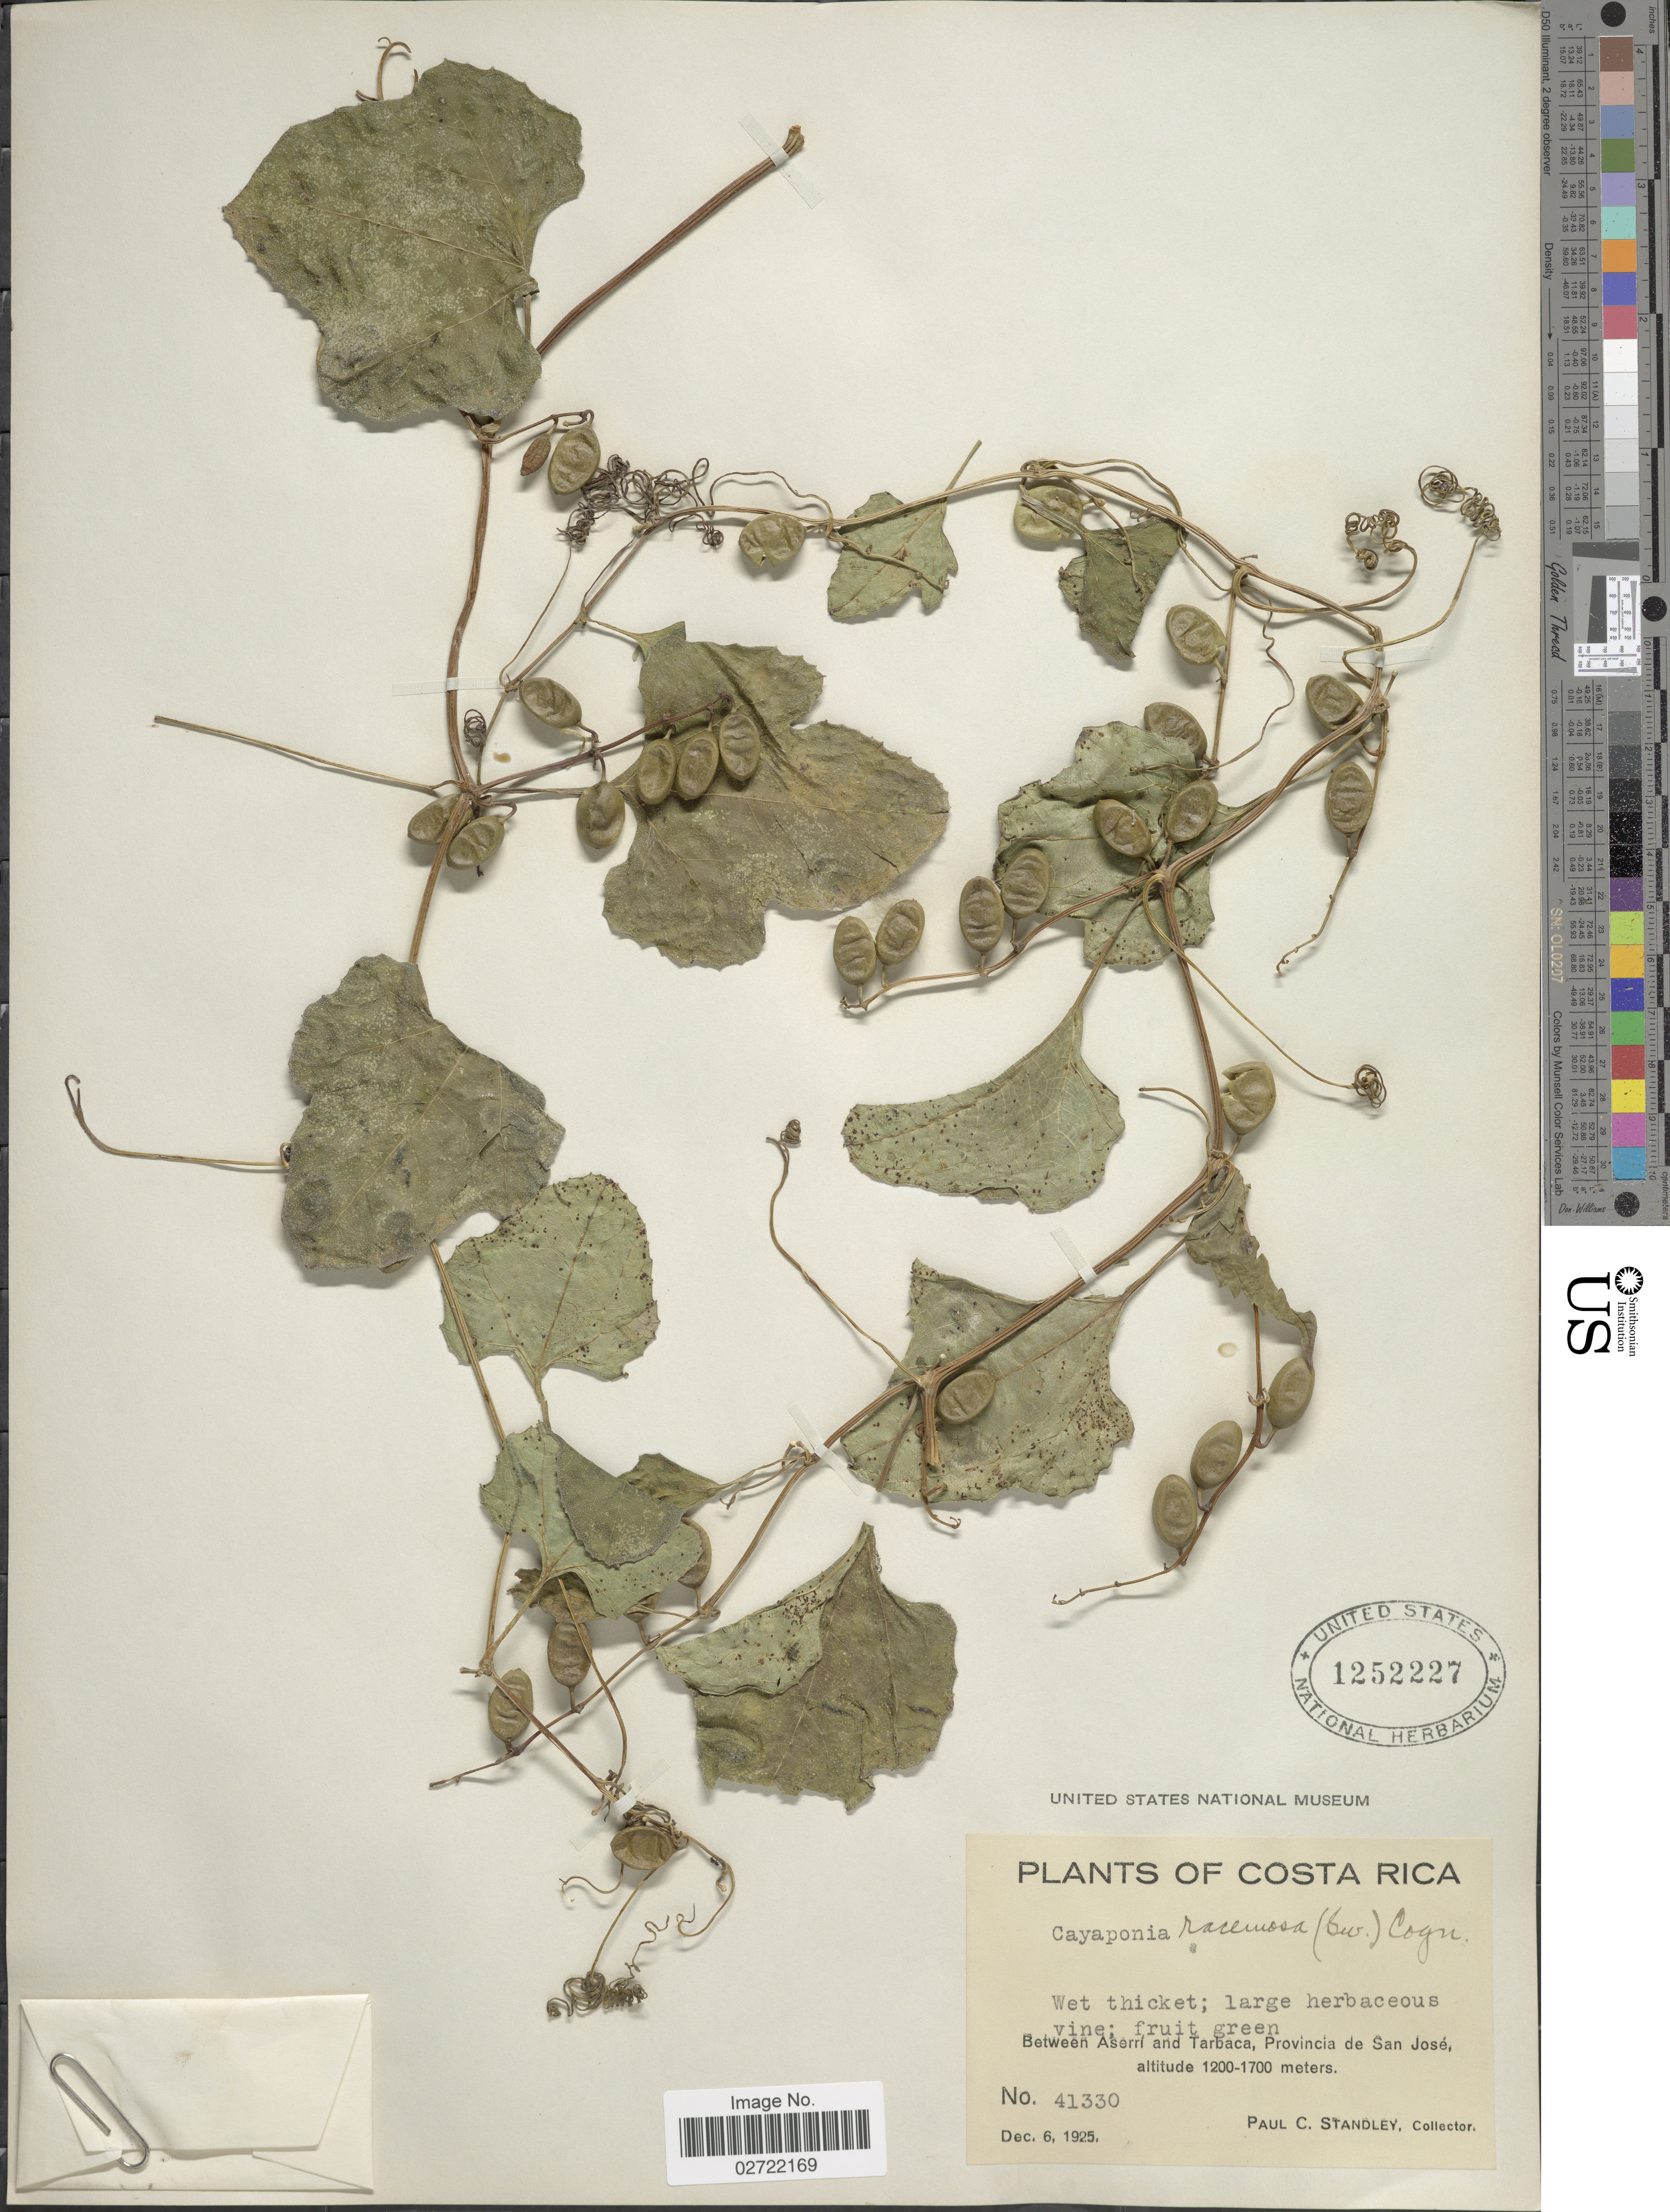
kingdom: Plantae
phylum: Tracheophyta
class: Magnoliopsida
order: Cucurbitales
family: Cucurbitaceae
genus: Cayaponia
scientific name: Cayaponia racemosa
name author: (Mill.) Cogn.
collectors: P. C. Standley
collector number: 41330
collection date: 1925-12-06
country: Costa Rica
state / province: San José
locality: Between Aserrí and Tarbaca.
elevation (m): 1200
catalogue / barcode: US 1252227